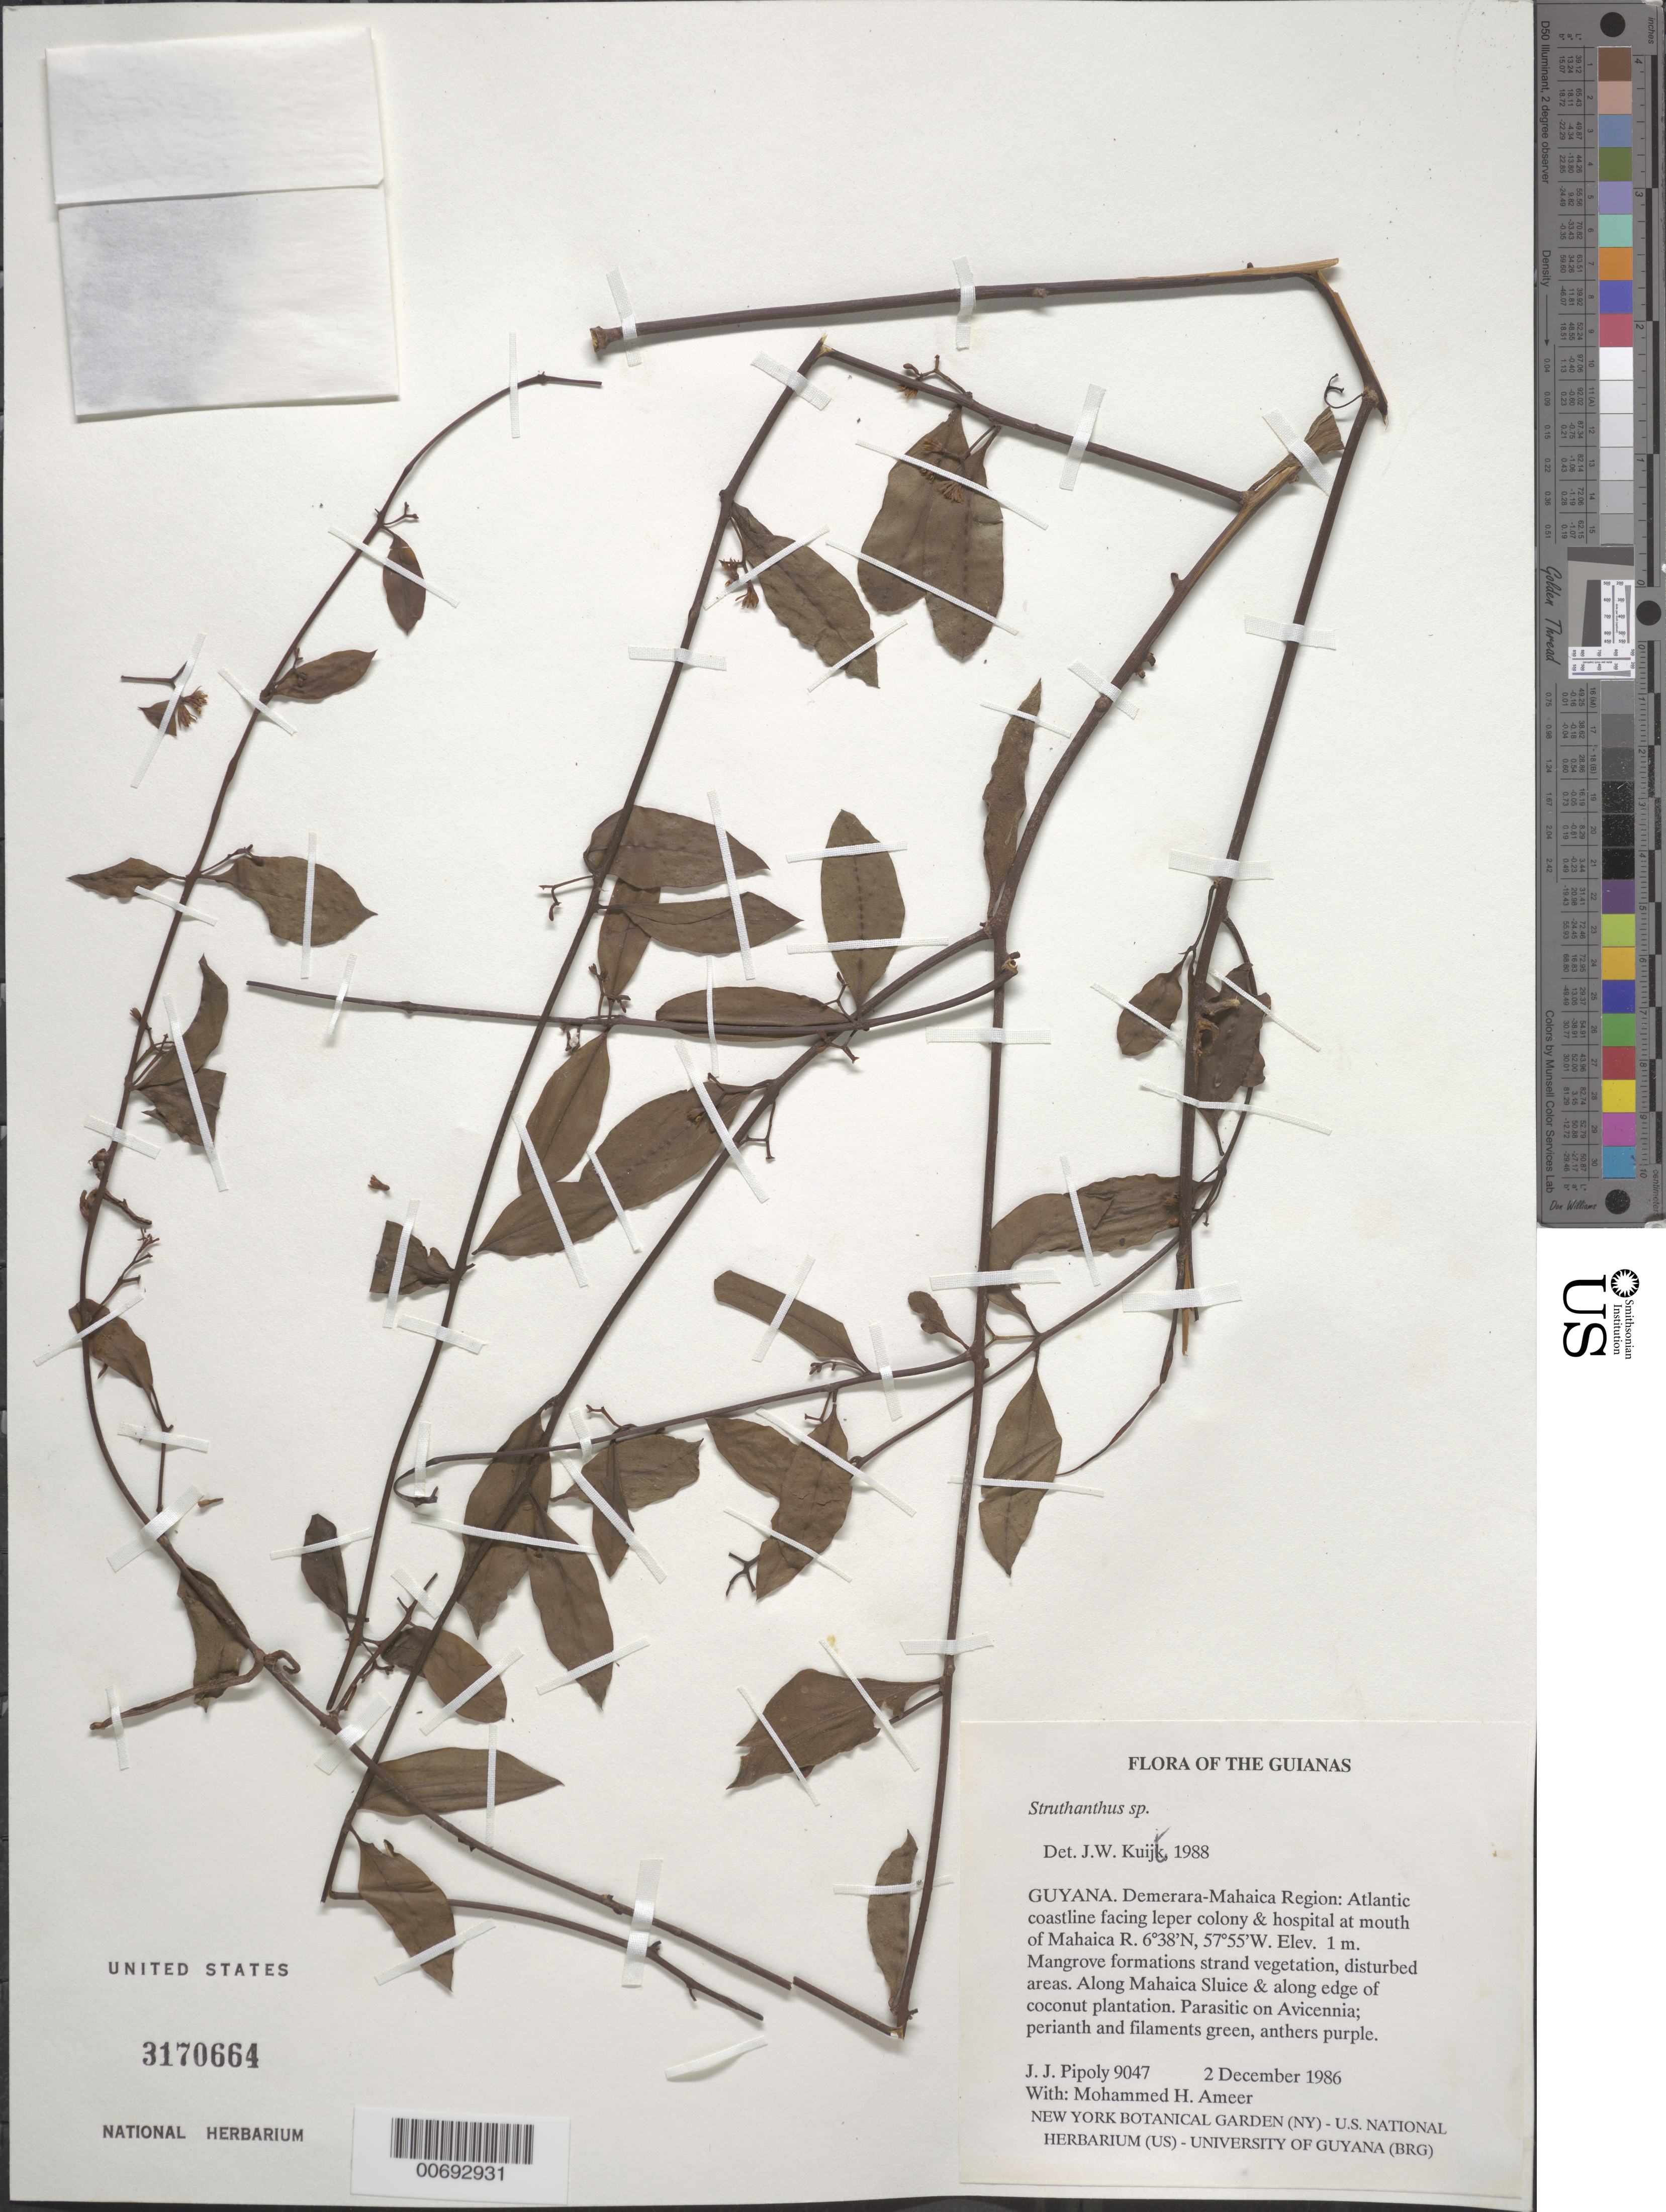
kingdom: Plantae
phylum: Tracheophyta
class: Magnoliopsida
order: Santalales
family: Loranthaceae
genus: Struthanthus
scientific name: Struthanthus sp.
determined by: Kuijt, Job, (CANADA)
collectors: J. J. Pipoly & M. Ameer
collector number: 9047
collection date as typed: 2 December 1986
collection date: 1986-12-02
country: Guyana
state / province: Demerara-Mahaica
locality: Atlantic coastline facing leper colony & hospital at mouth of Mahaica R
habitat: Mangrove formations strand vegetation, disturbed areas. Along Mahaica Sluice & along edge of coconut plantation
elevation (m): -6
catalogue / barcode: US 3170664